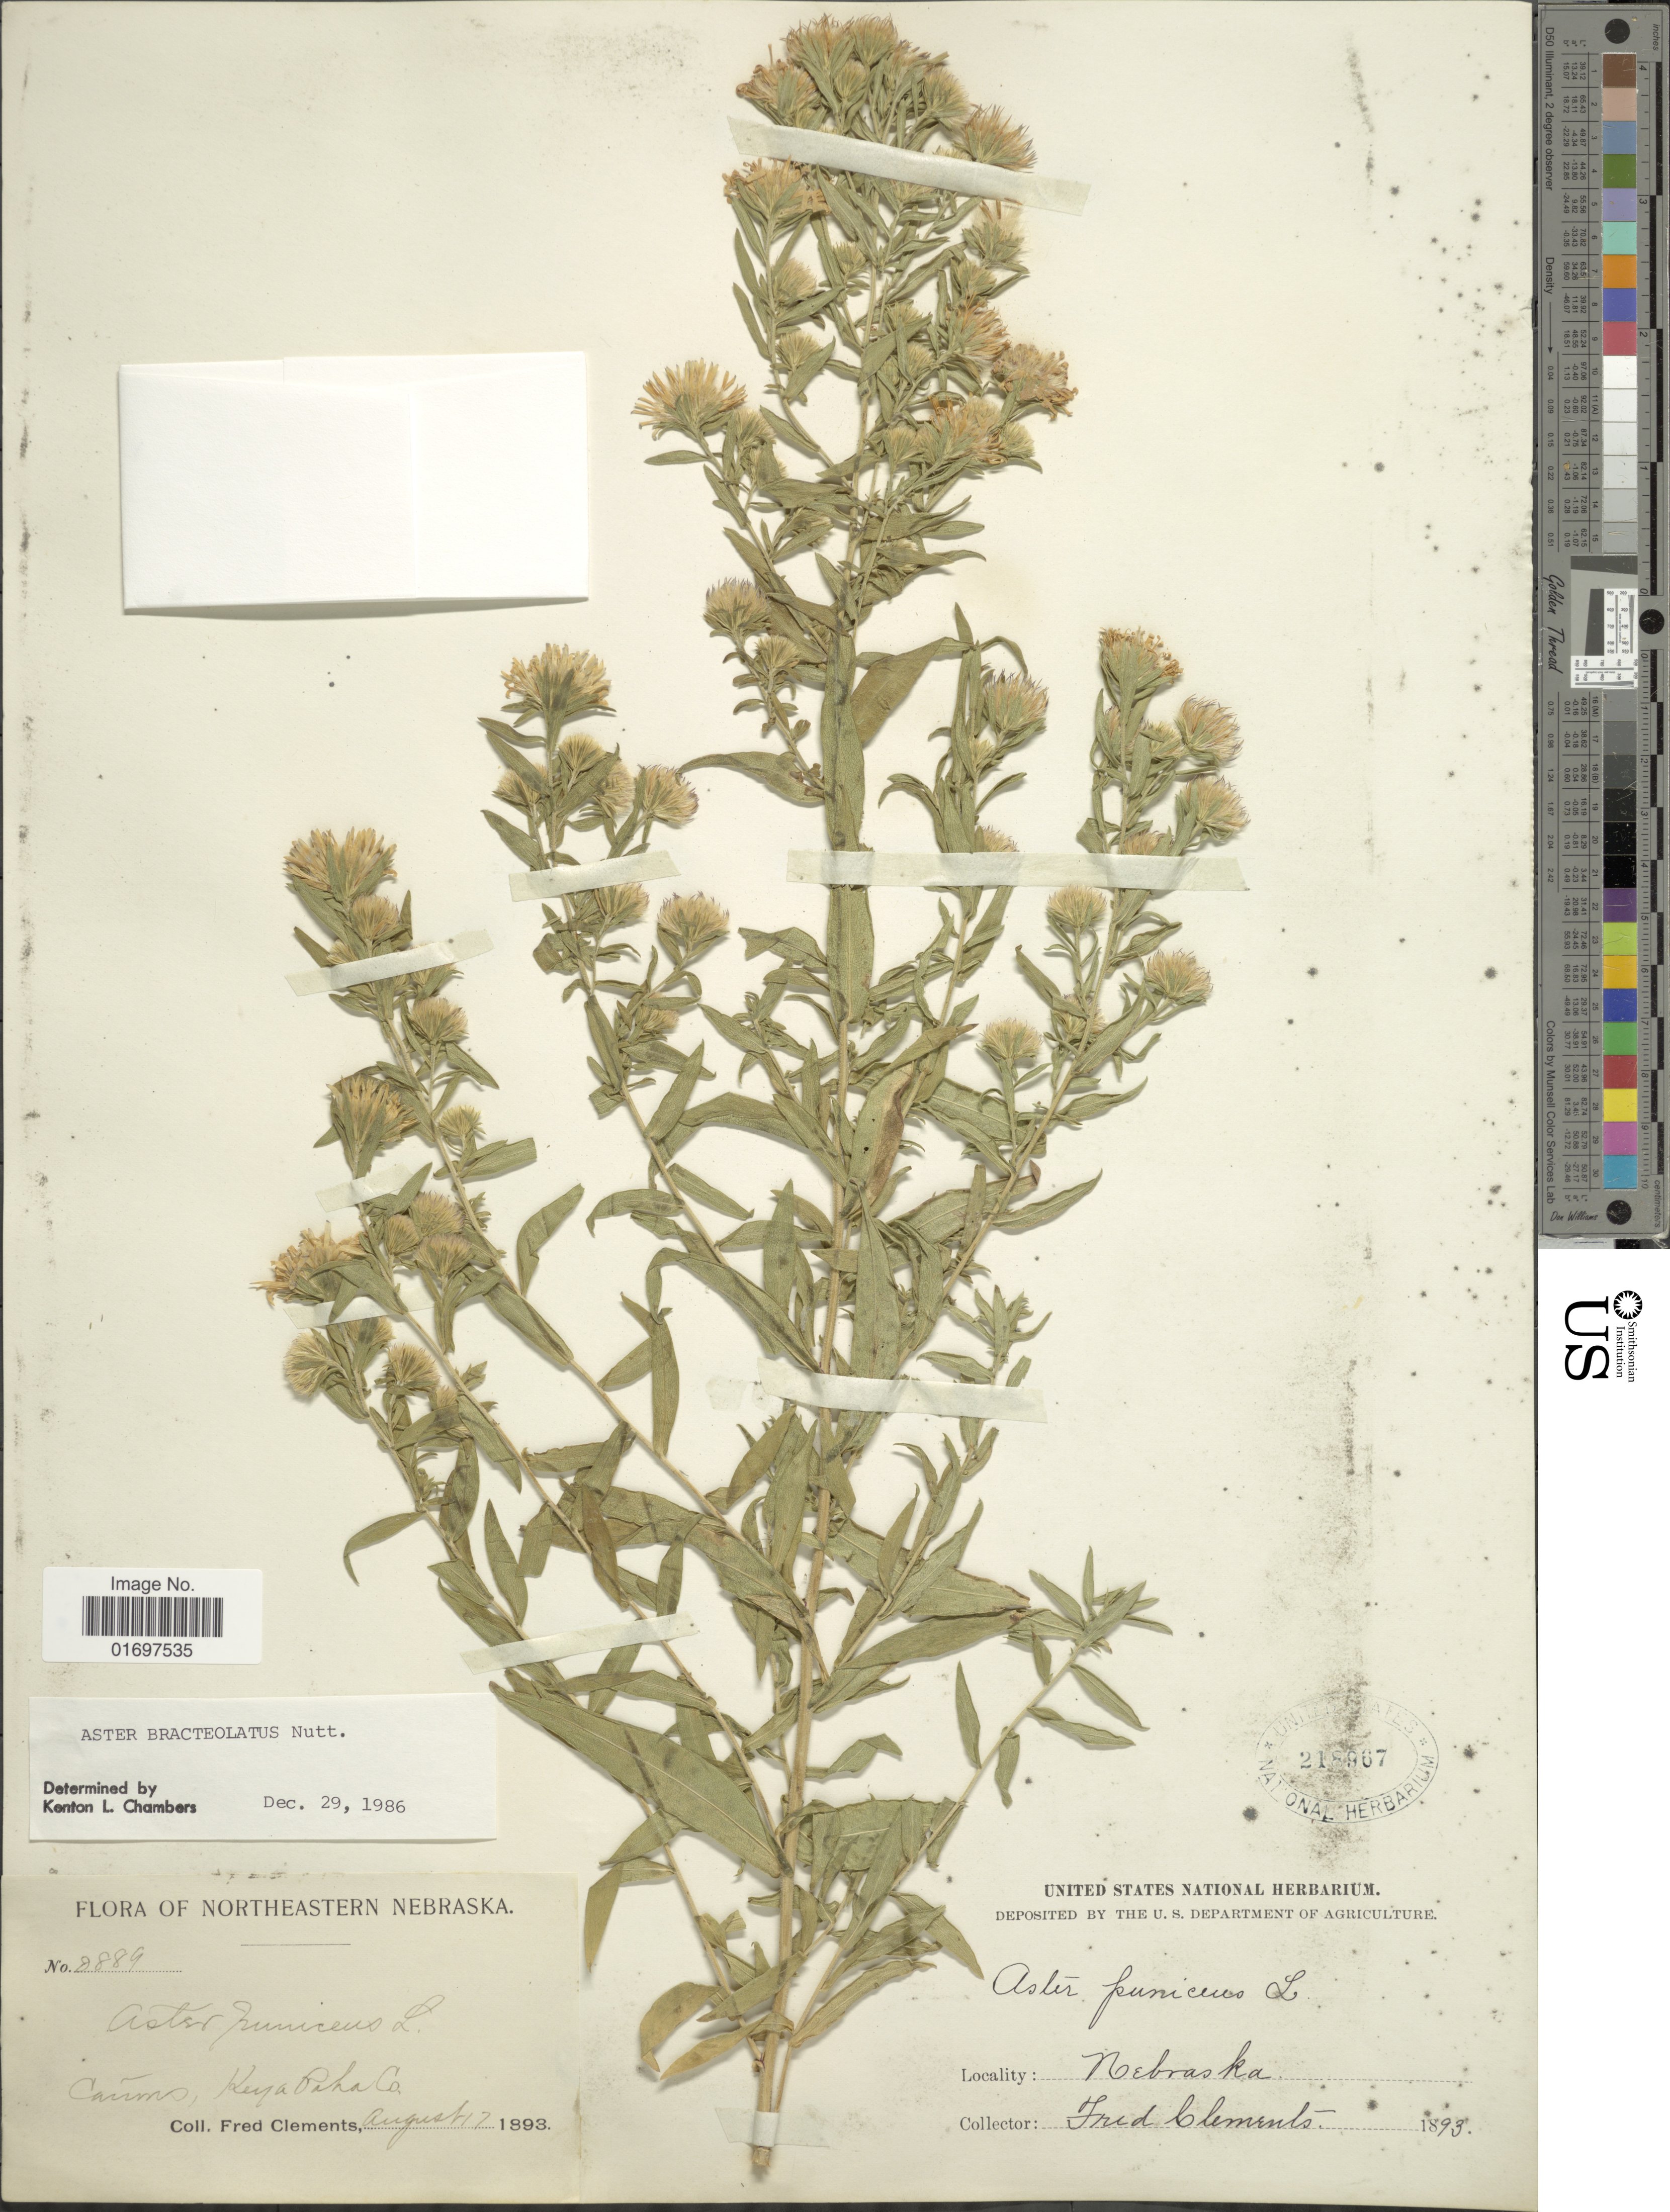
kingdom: Plantae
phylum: Tracheophyta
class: Magnoliopsida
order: Asterales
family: Asteraceae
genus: Symphyotrichum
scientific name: Symphyotrichum bracteolatum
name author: (Nutt.) G.L. Nesom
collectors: F. Clements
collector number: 2889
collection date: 1893-08-17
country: United States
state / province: Nebraska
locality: Canons, Keya Paha Co.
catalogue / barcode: US 218967